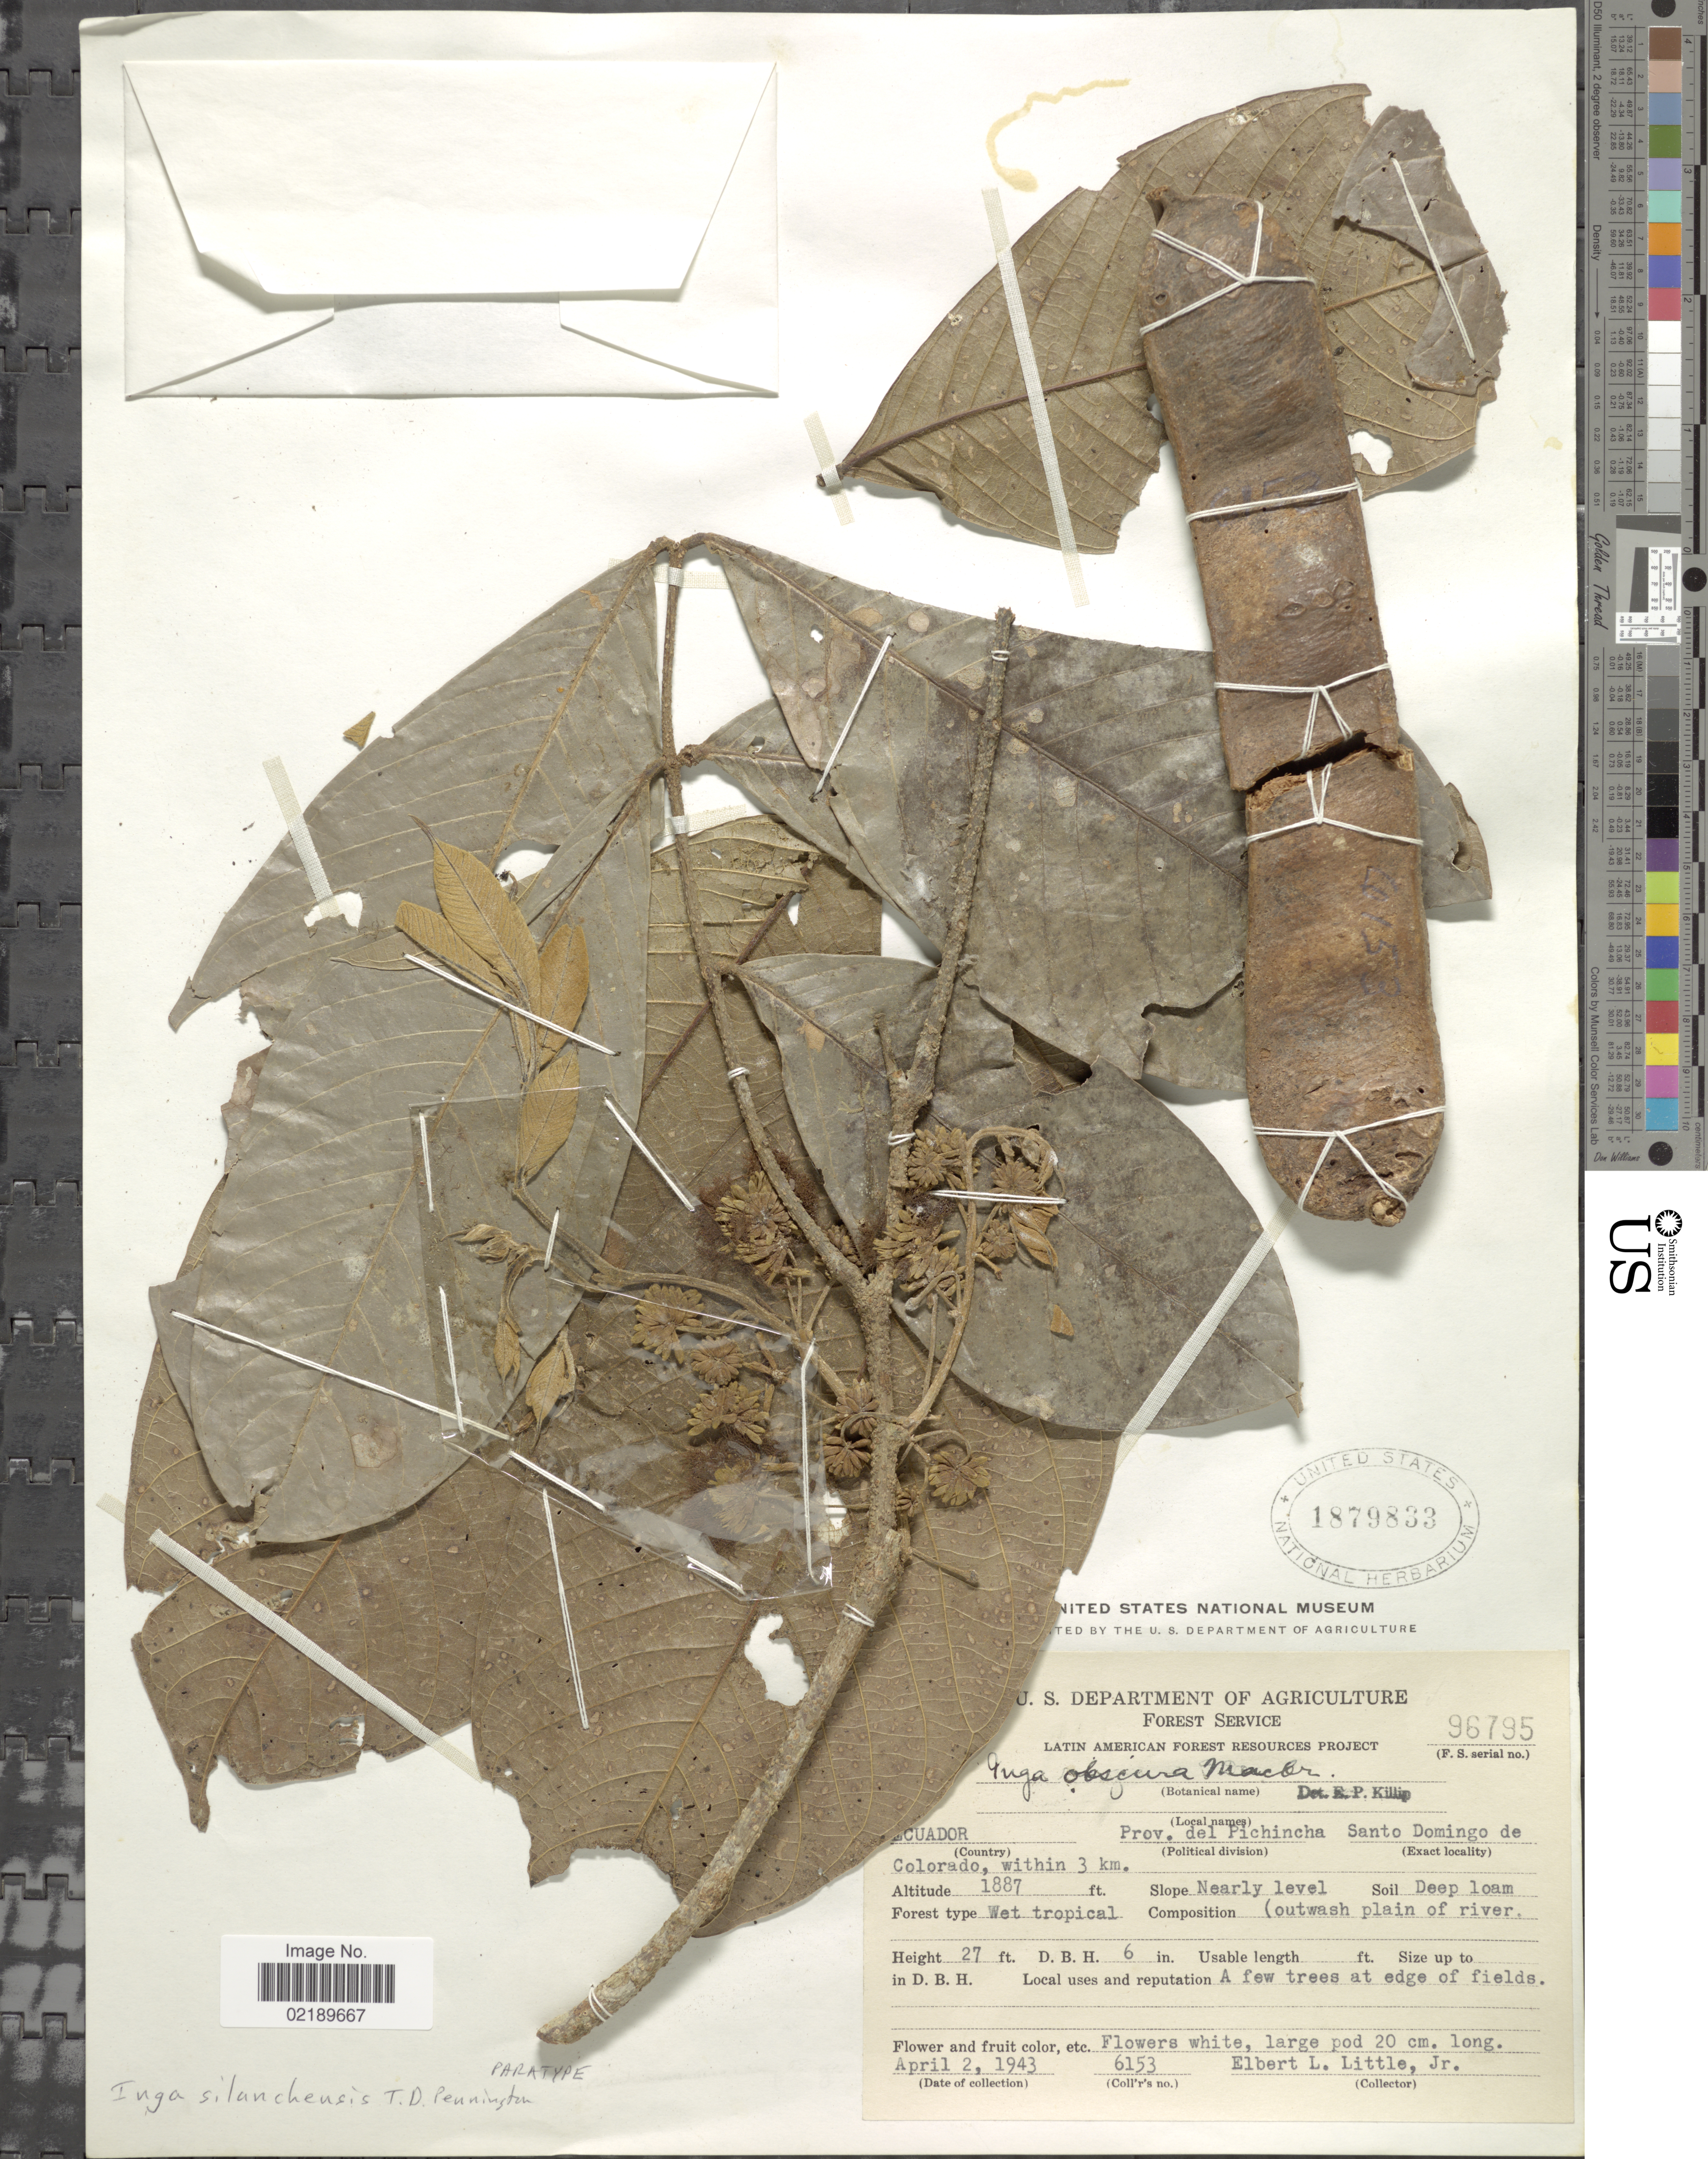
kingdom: Plantae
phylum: Tracheophyta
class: Magnoliopsida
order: Fabales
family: Fabaceae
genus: Inga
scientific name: Inga silanchensis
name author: T.D. Penn.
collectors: E. L. Little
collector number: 6153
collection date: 1943-04-02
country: Ecuador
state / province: Pichincha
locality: Prov. del Pichincha. Santo Domingo de Colorado, within 3 km.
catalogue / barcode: US 1879833